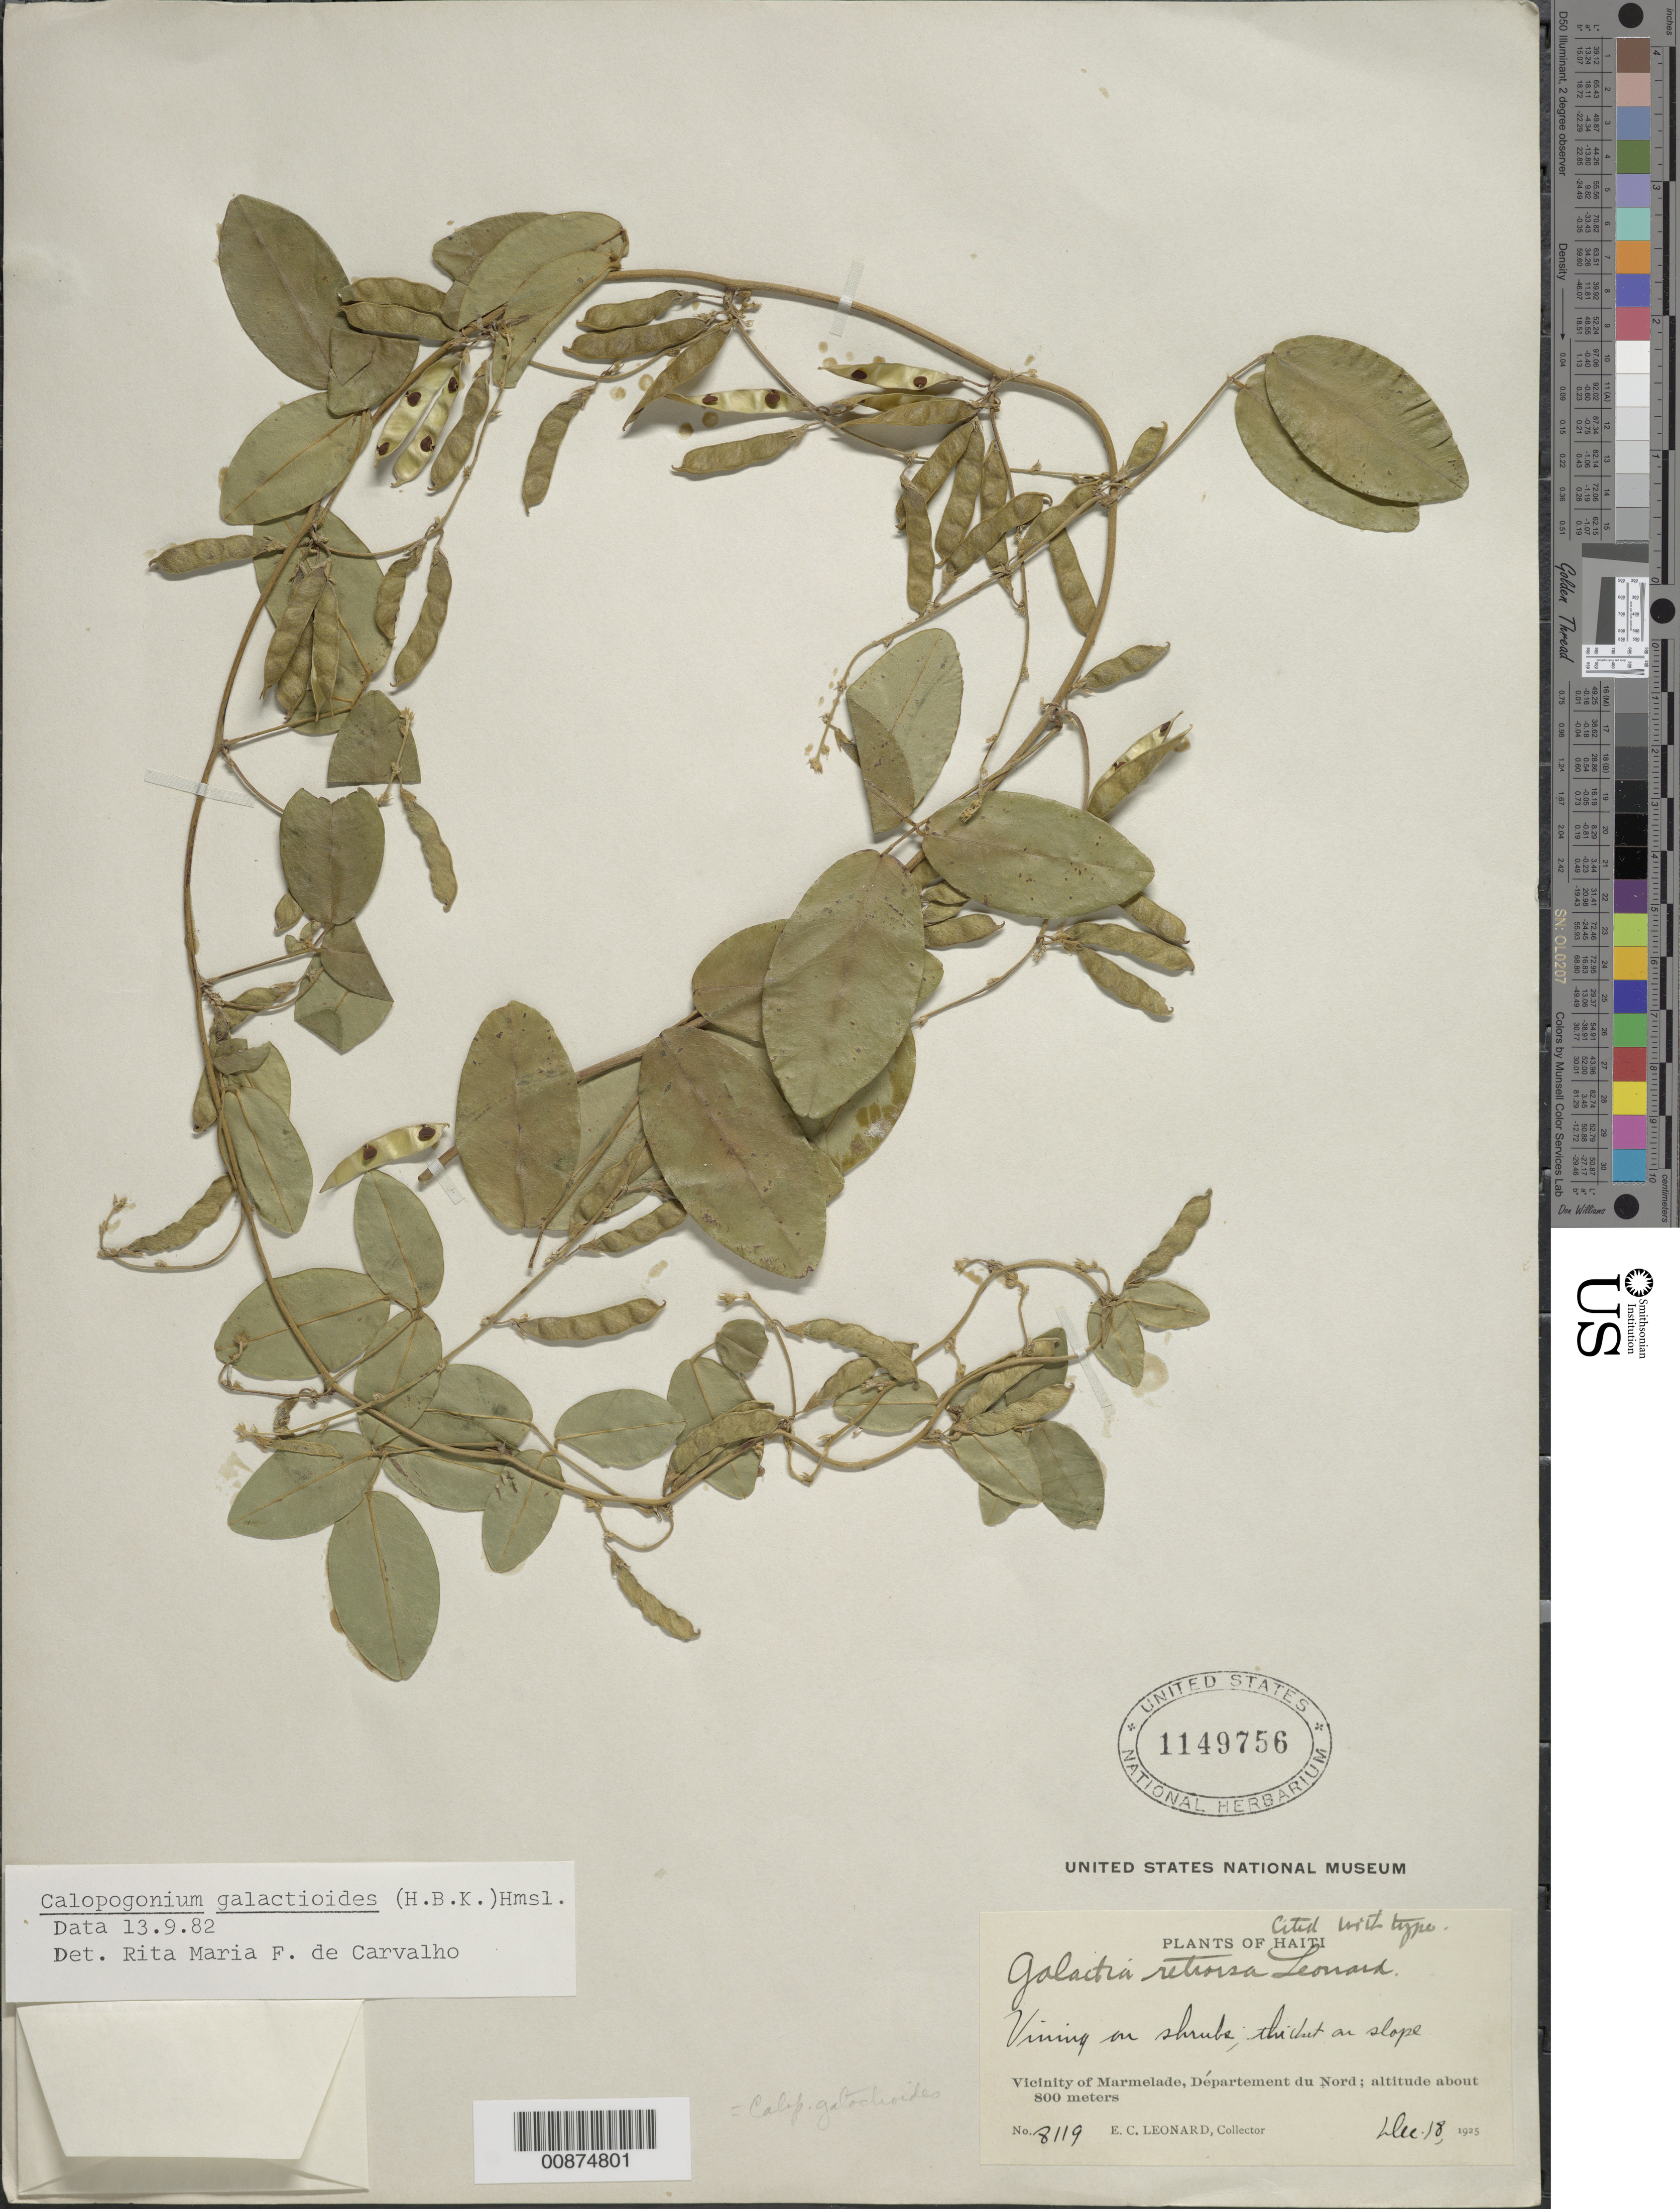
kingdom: Plantae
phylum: Tracheophyta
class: Magnoliopsida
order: Fabales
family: Fabaceae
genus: Calopogonium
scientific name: Calopogonium galactioides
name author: (Kunth) Hemsl.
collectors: E. C. Leonard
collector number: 8119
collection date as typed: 18 Dec 1925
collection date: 1925-12-18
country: Haiti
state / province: Nord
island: Hispaniola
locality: Vicinity of Marmelade.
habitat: Vining on shrubs; thickets on slope.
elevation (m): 800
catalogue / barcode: US 1149756